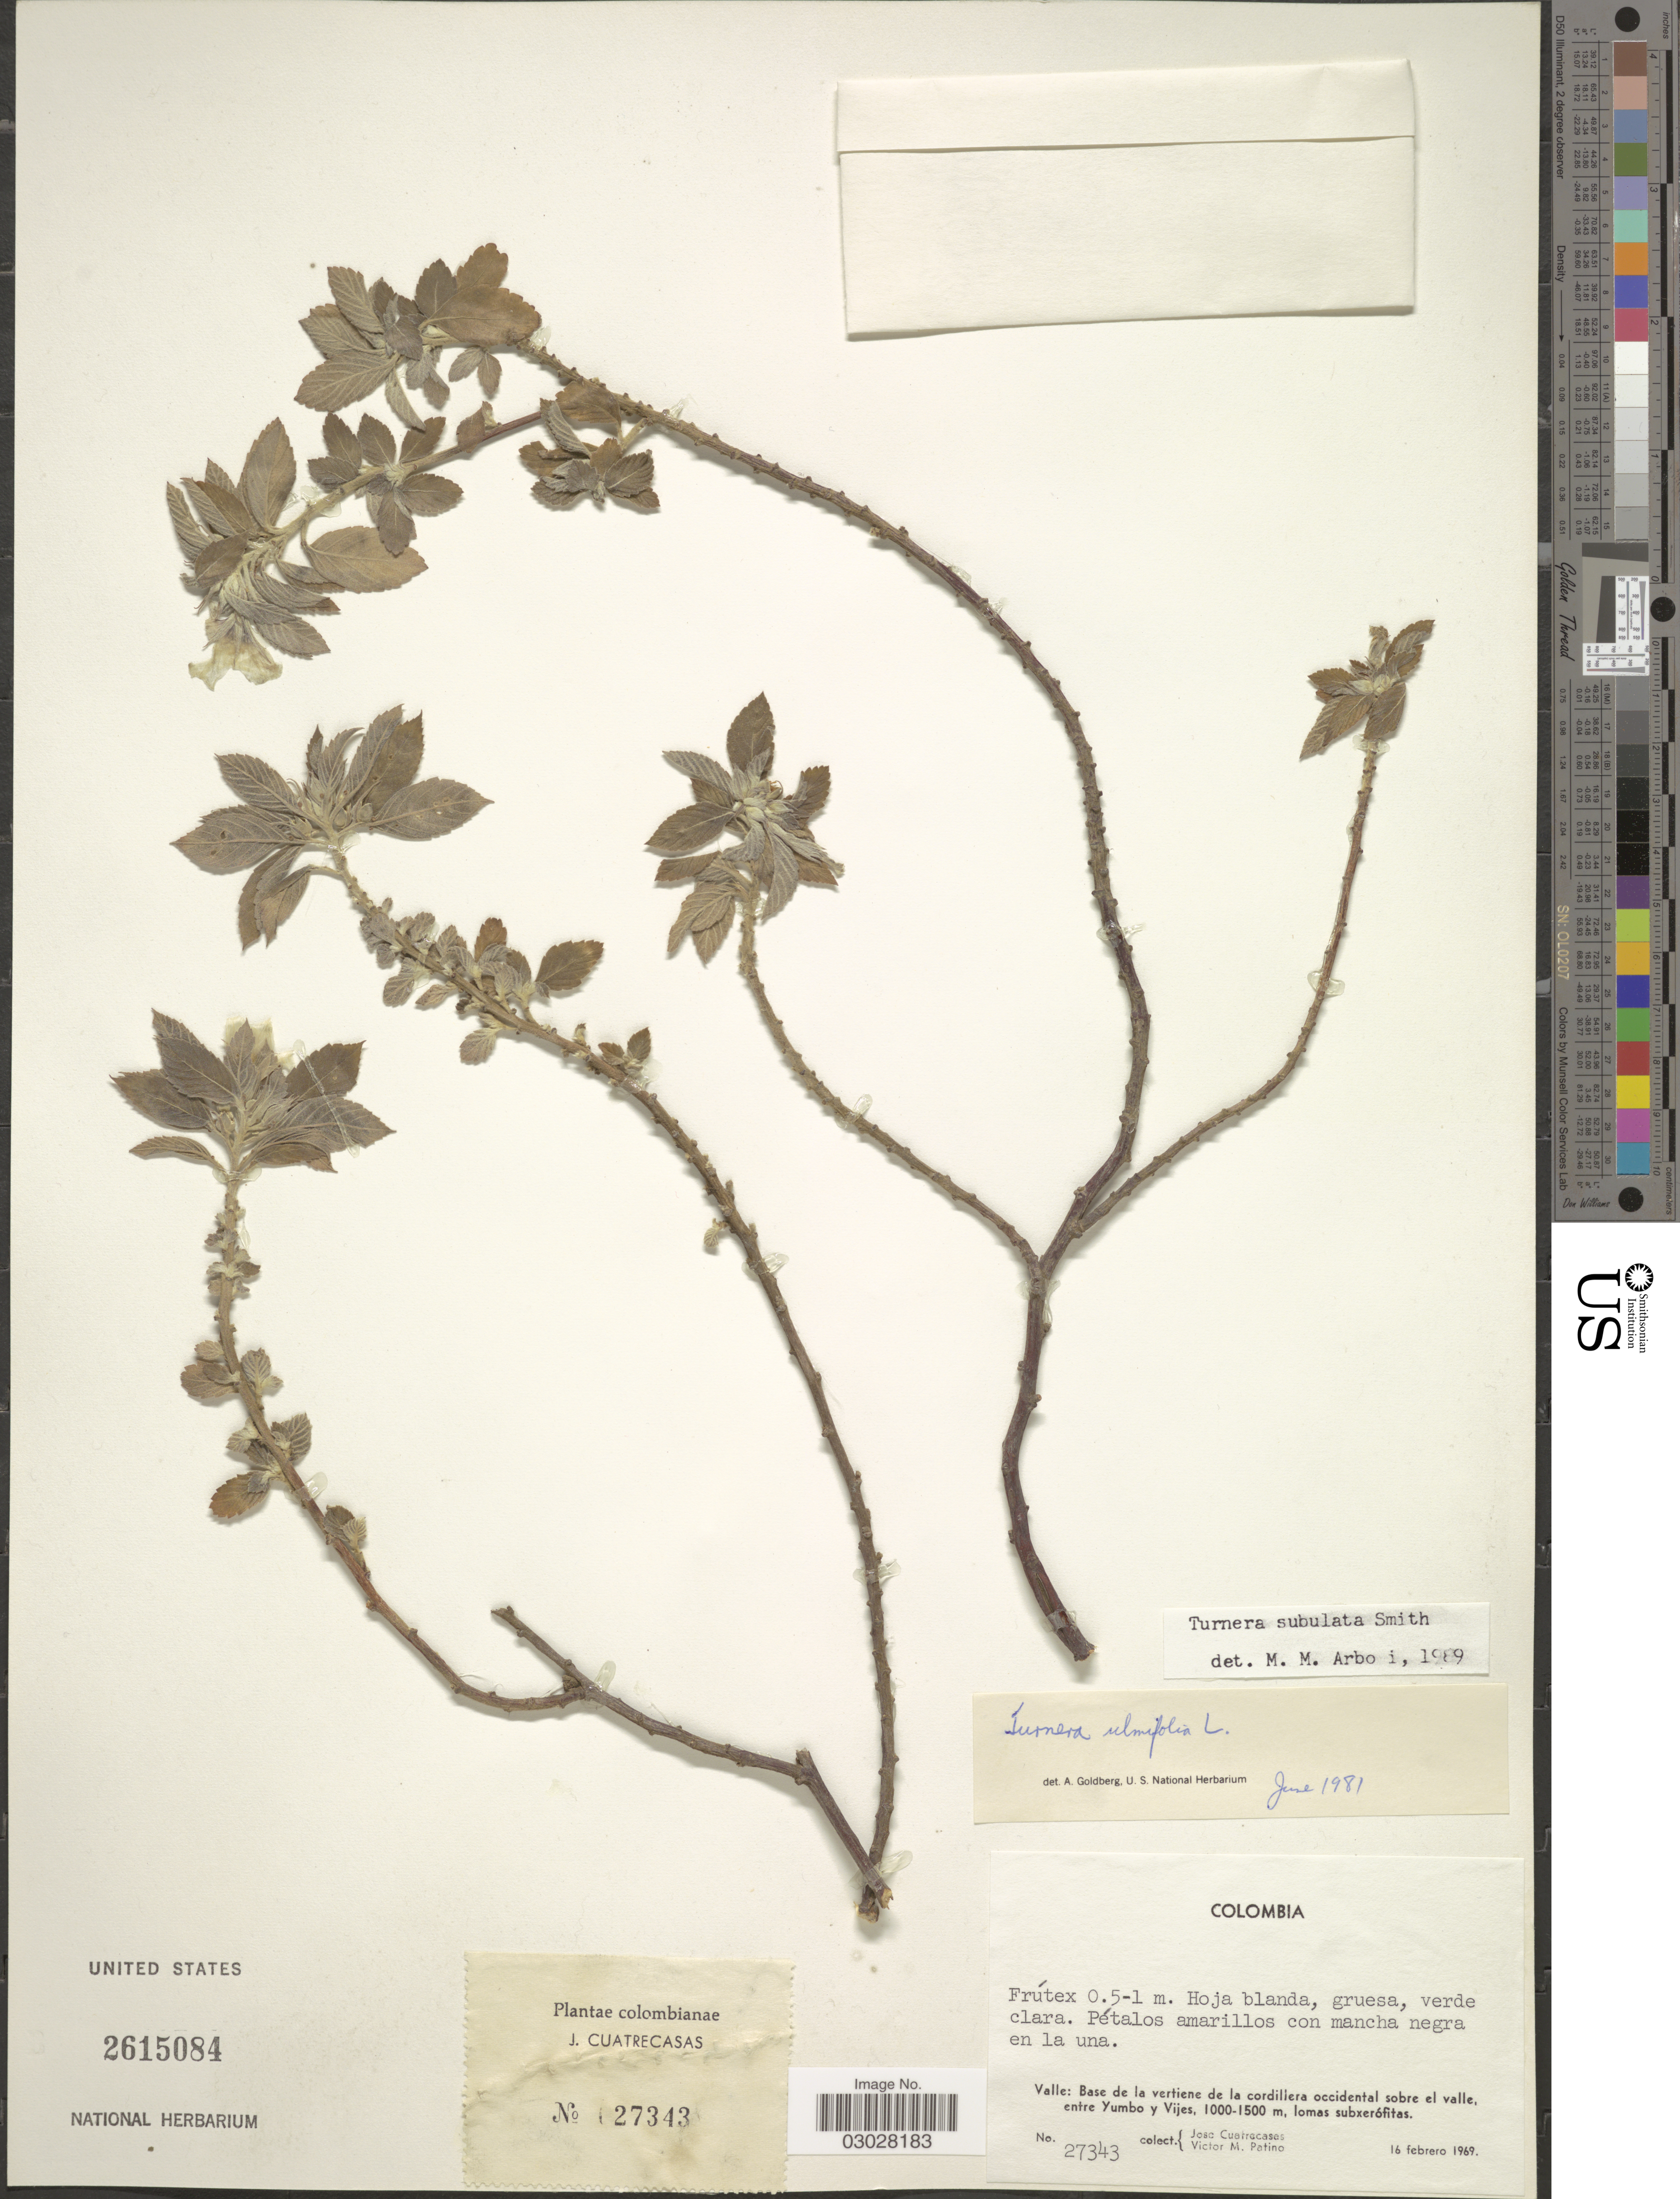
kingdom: Plantae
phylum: Tracheophyta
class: Magnoliopsida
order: Malpighiales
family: Turneraceae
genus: Turnera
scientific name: Turnera subulata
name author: Sm.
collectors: J. Cuatrecasas & V. M. Patiño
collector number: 27343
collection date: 1969-02-16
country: Colombia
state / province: Valle del Cauca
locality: Valle: Base de la vertiene de la cordillera occidental sobre el valle, entre Yumbo y Vijes.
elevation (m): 1000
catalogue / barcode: US 2615084